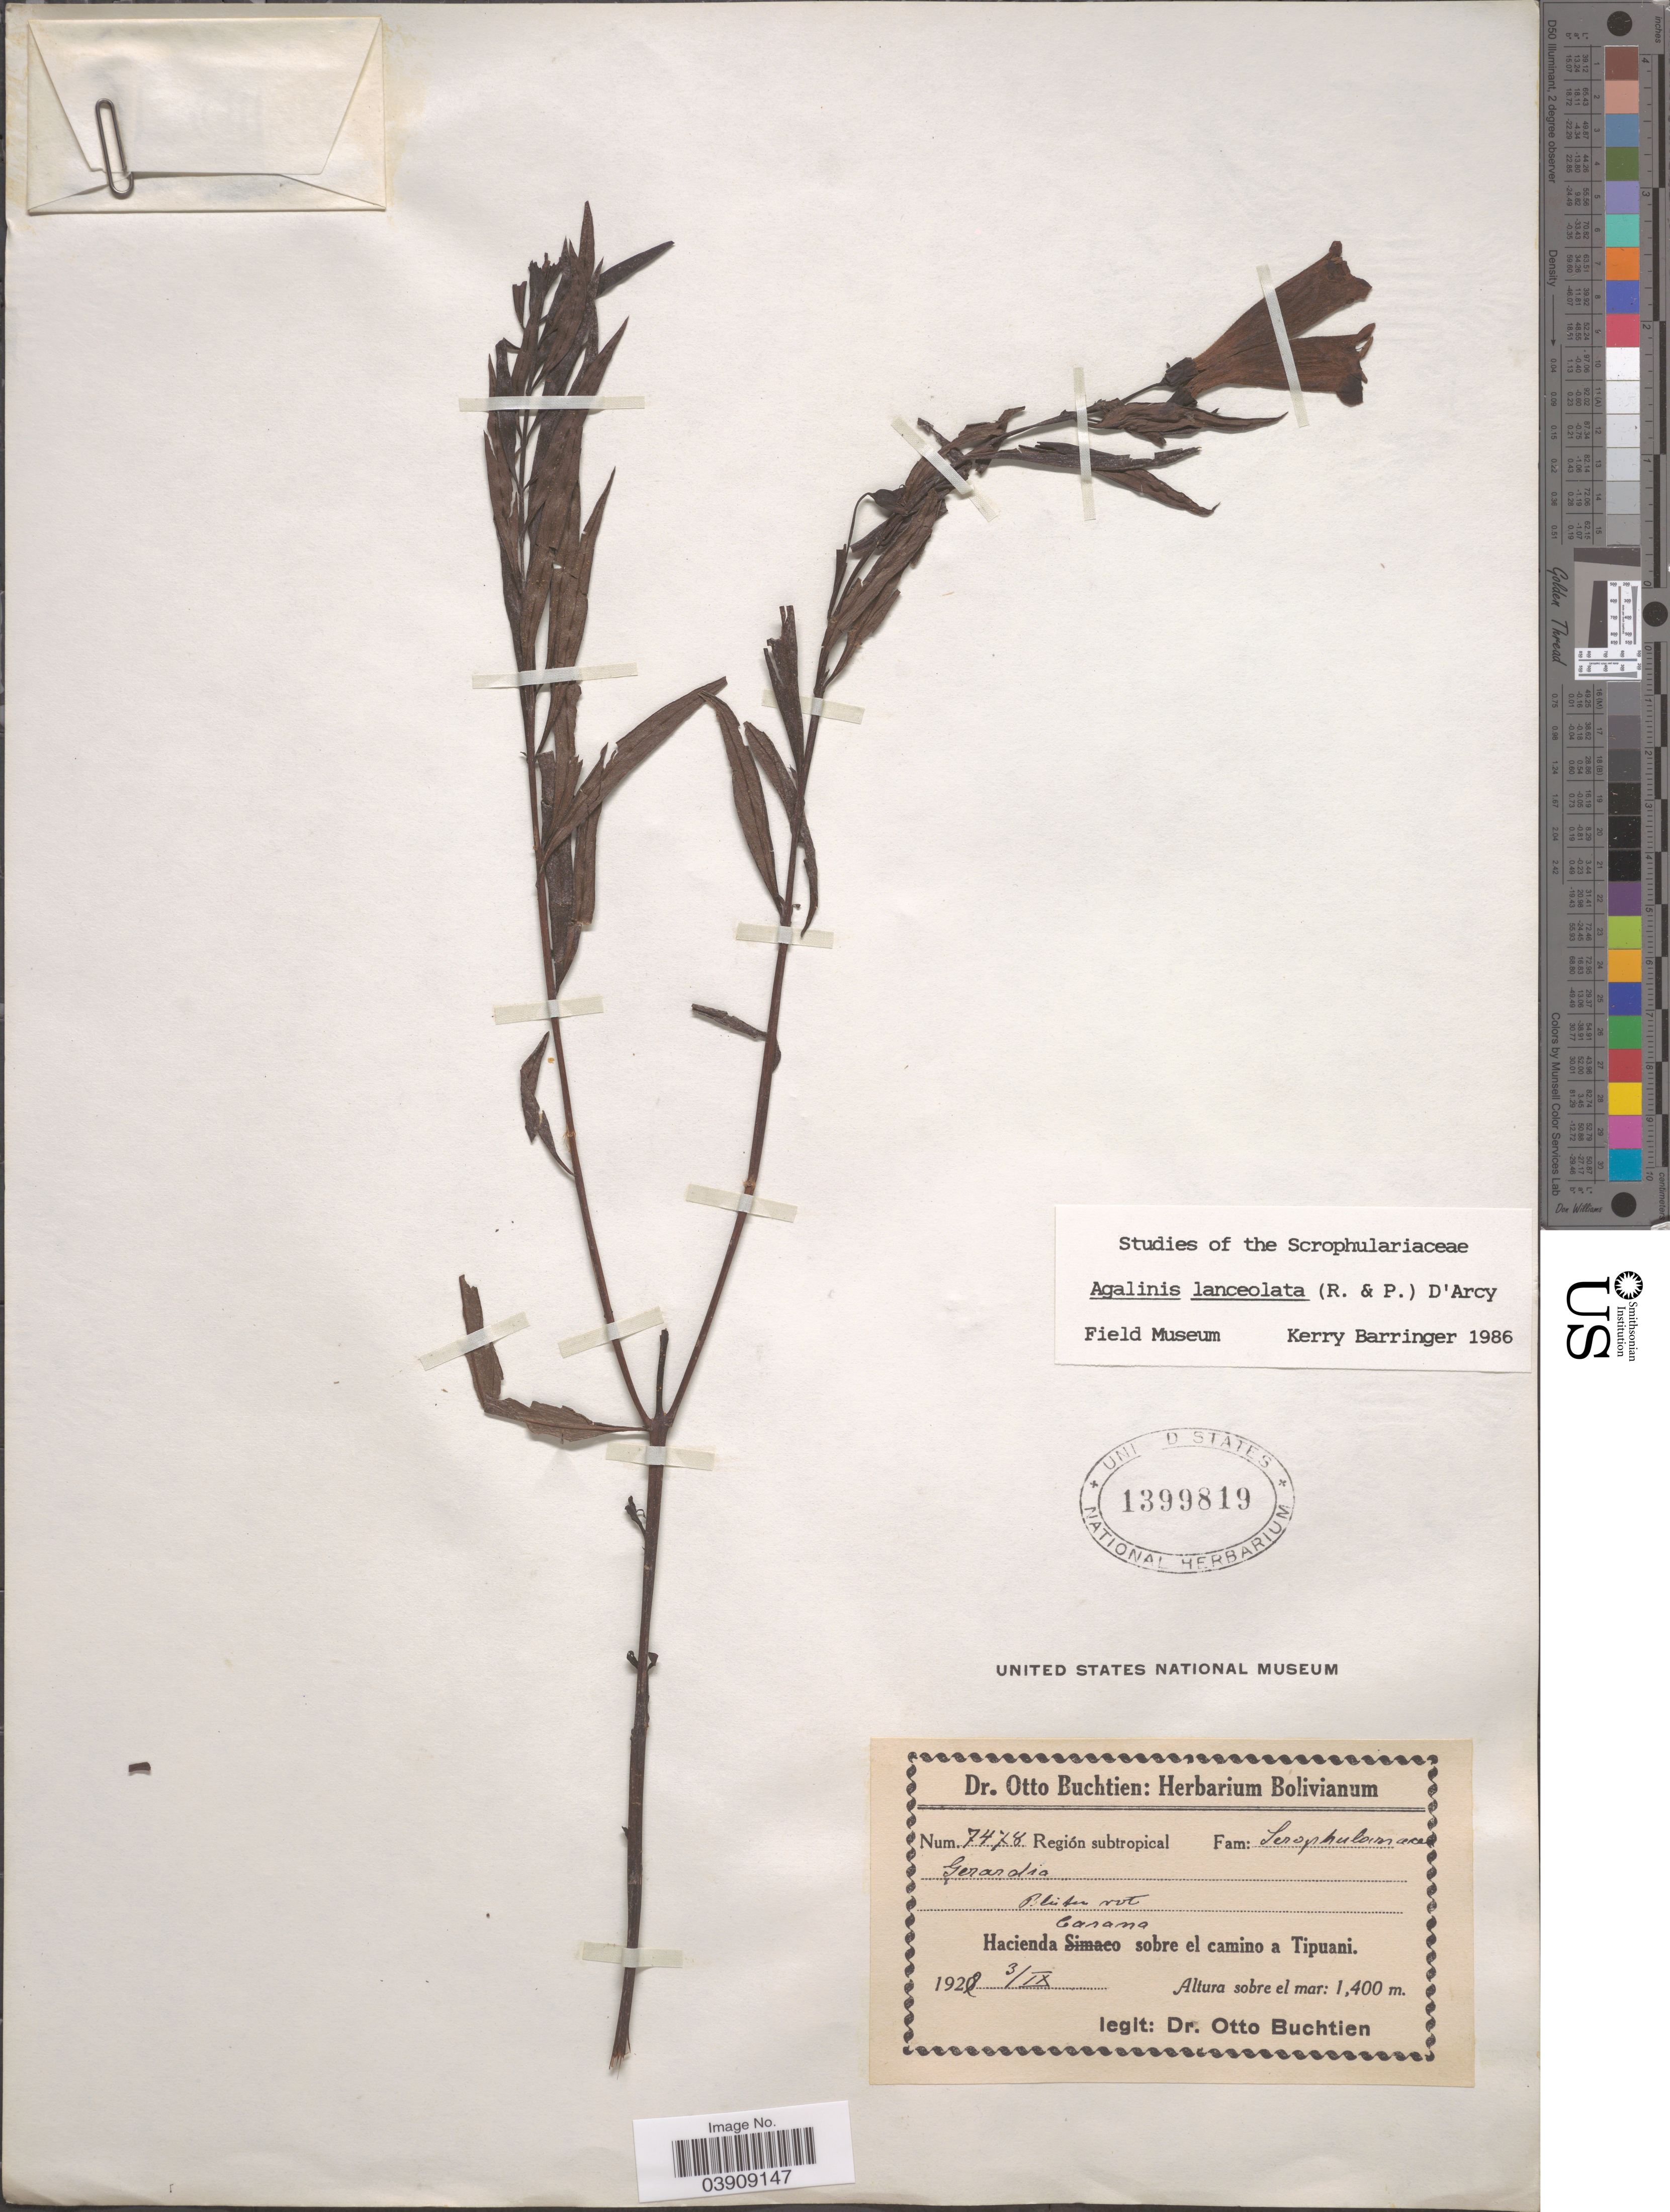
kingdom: Plantae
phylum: Tracheophyta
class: Magnoliopsida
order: Lamiales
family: Orobanchaceae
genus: Agalinis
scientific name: Agalinis lanceolata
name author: (Ruiz & Pav.) D'Arcy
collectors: O. Buchtien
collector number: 7478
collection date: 1922-09-03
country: Bolivia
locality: Región subtropical. Hacienda Casana sobre el camino a Tipuani.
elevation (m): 1400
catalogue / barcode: US 1399819